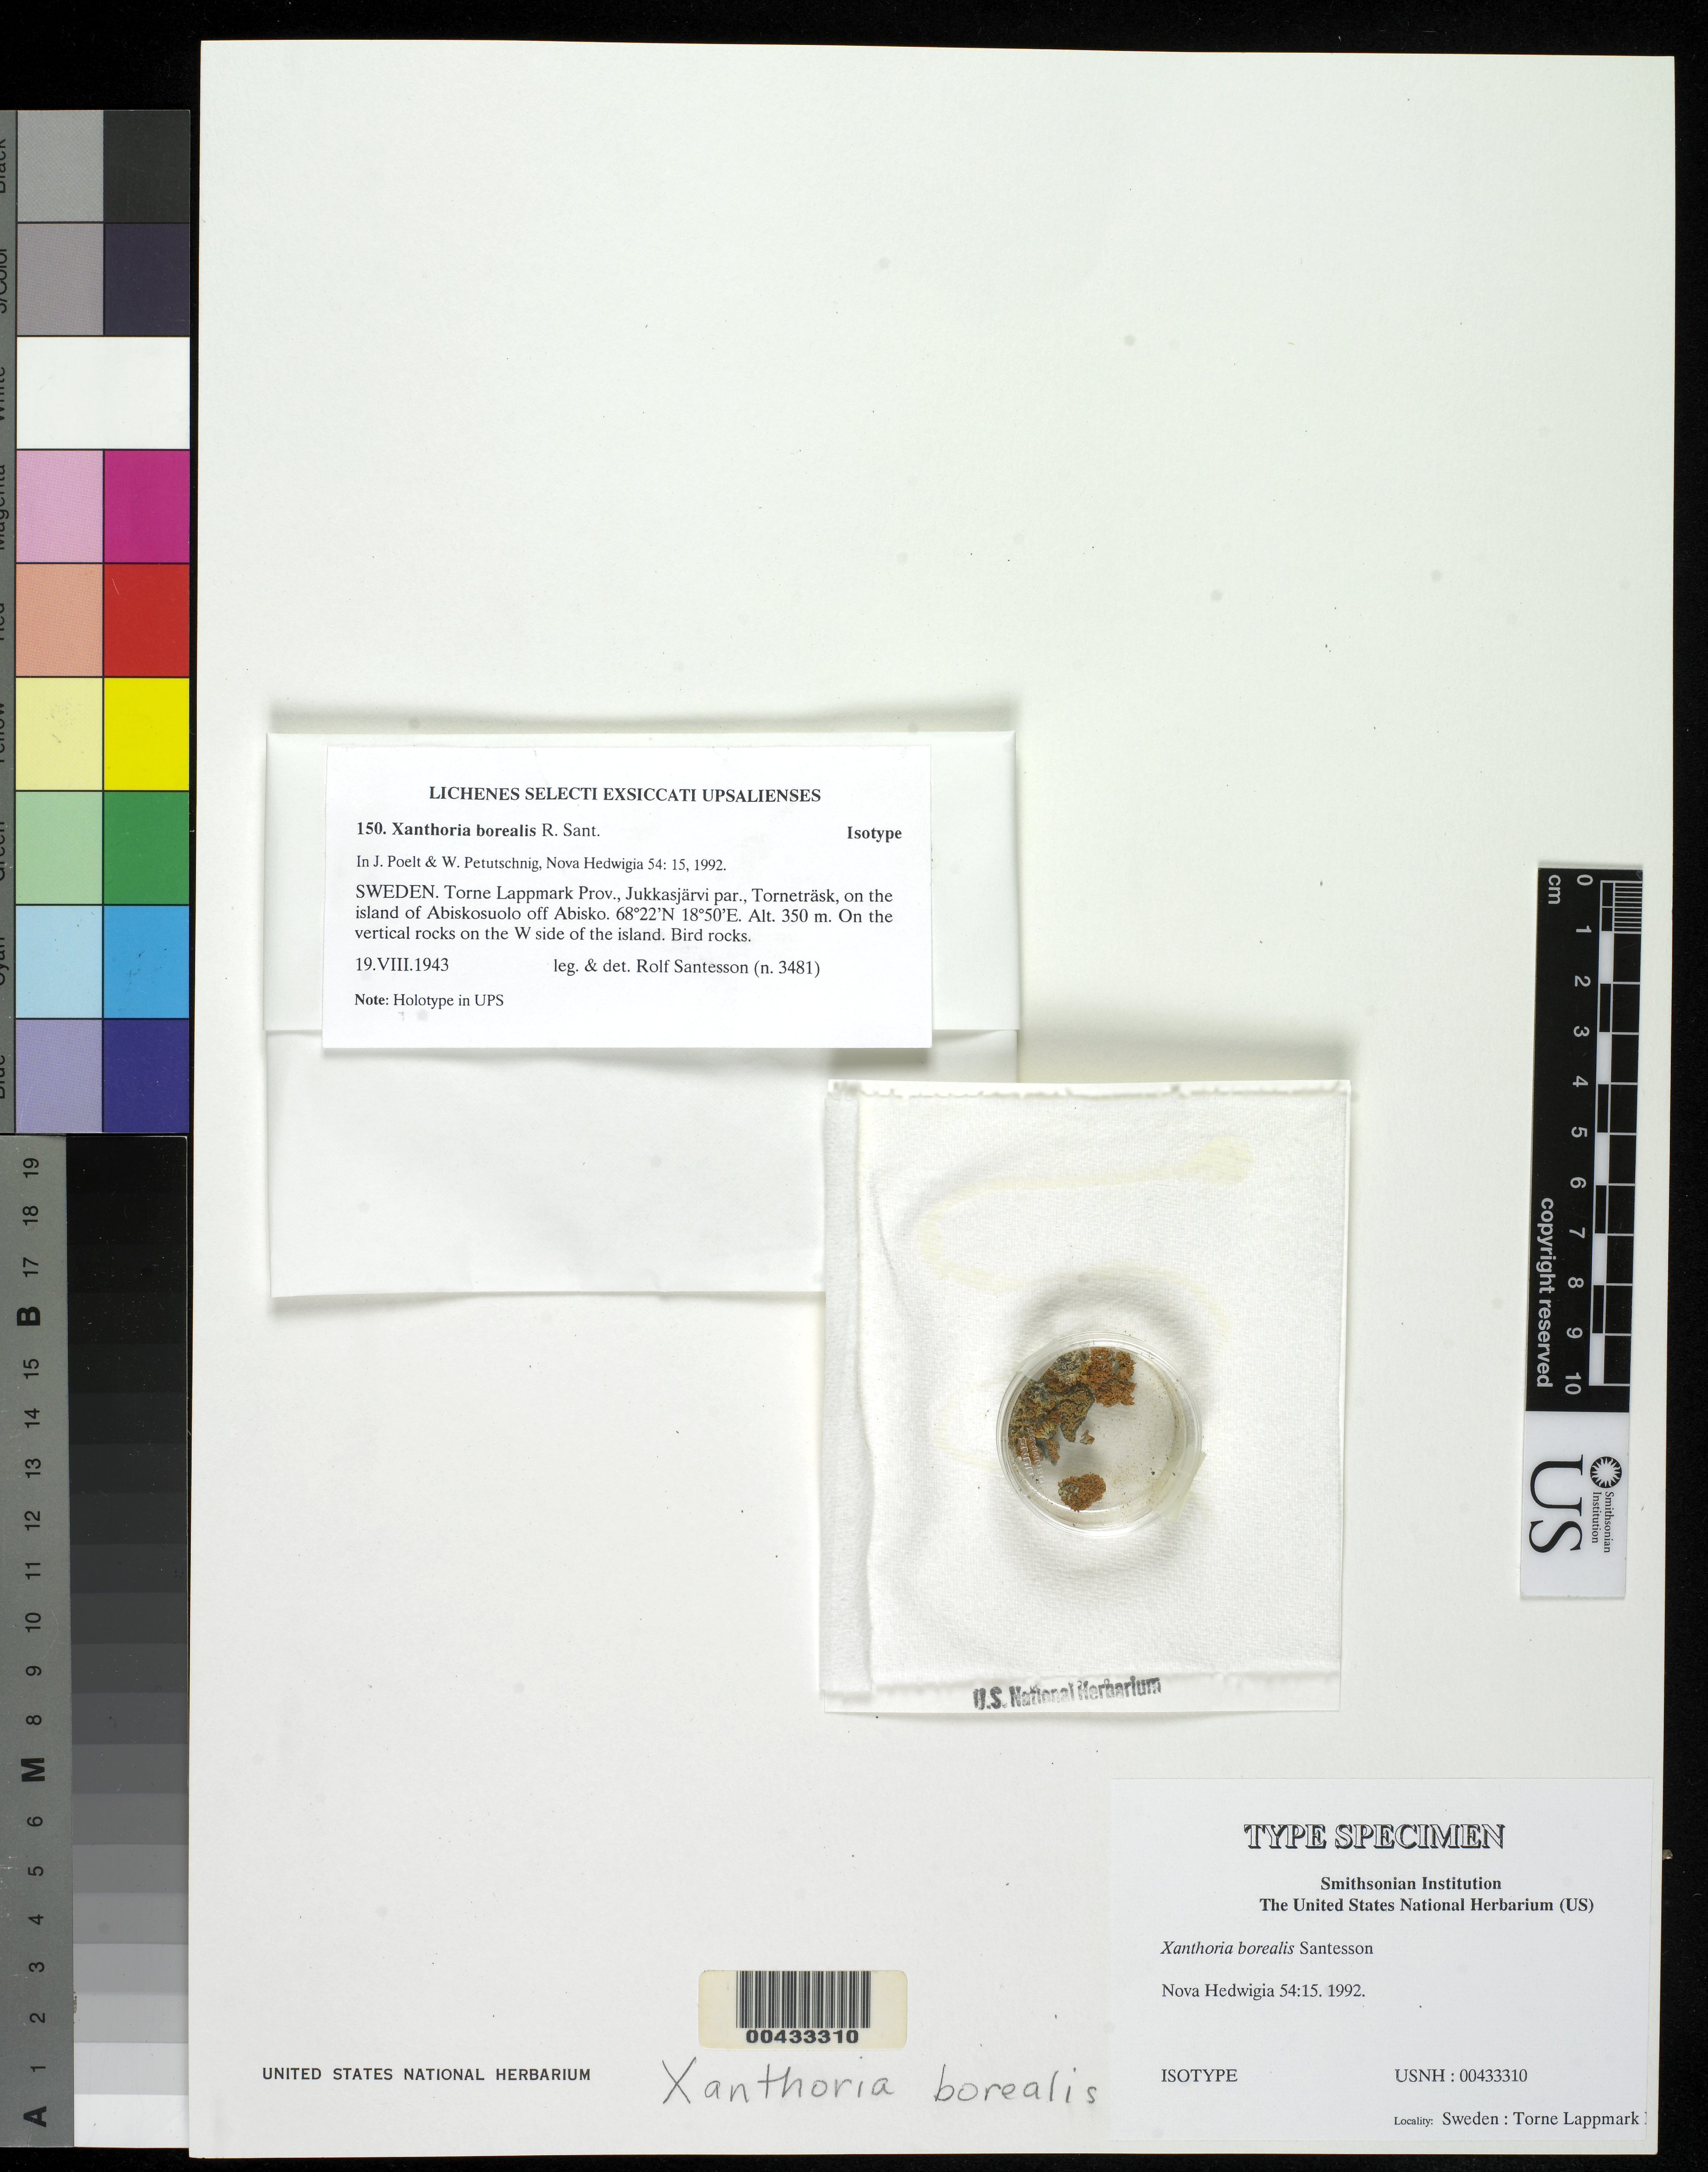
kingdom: Fungi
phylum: Ascomycota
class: Lecanoromycetes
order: Teloschistales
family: Teloschistaceae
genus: Xanthoria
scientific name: Xanthoria borealis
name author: R. Sant.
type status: Isotype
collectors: R. Santesson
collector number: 3481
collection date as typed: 19 Aug 1943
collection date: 1943-08-19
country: Sweden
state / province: Norrbotten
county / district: Torne Lappmark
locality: Jukkasjarvi Par., Tornetrask, on island of Abiskosuolo off Abisko.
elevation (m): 350